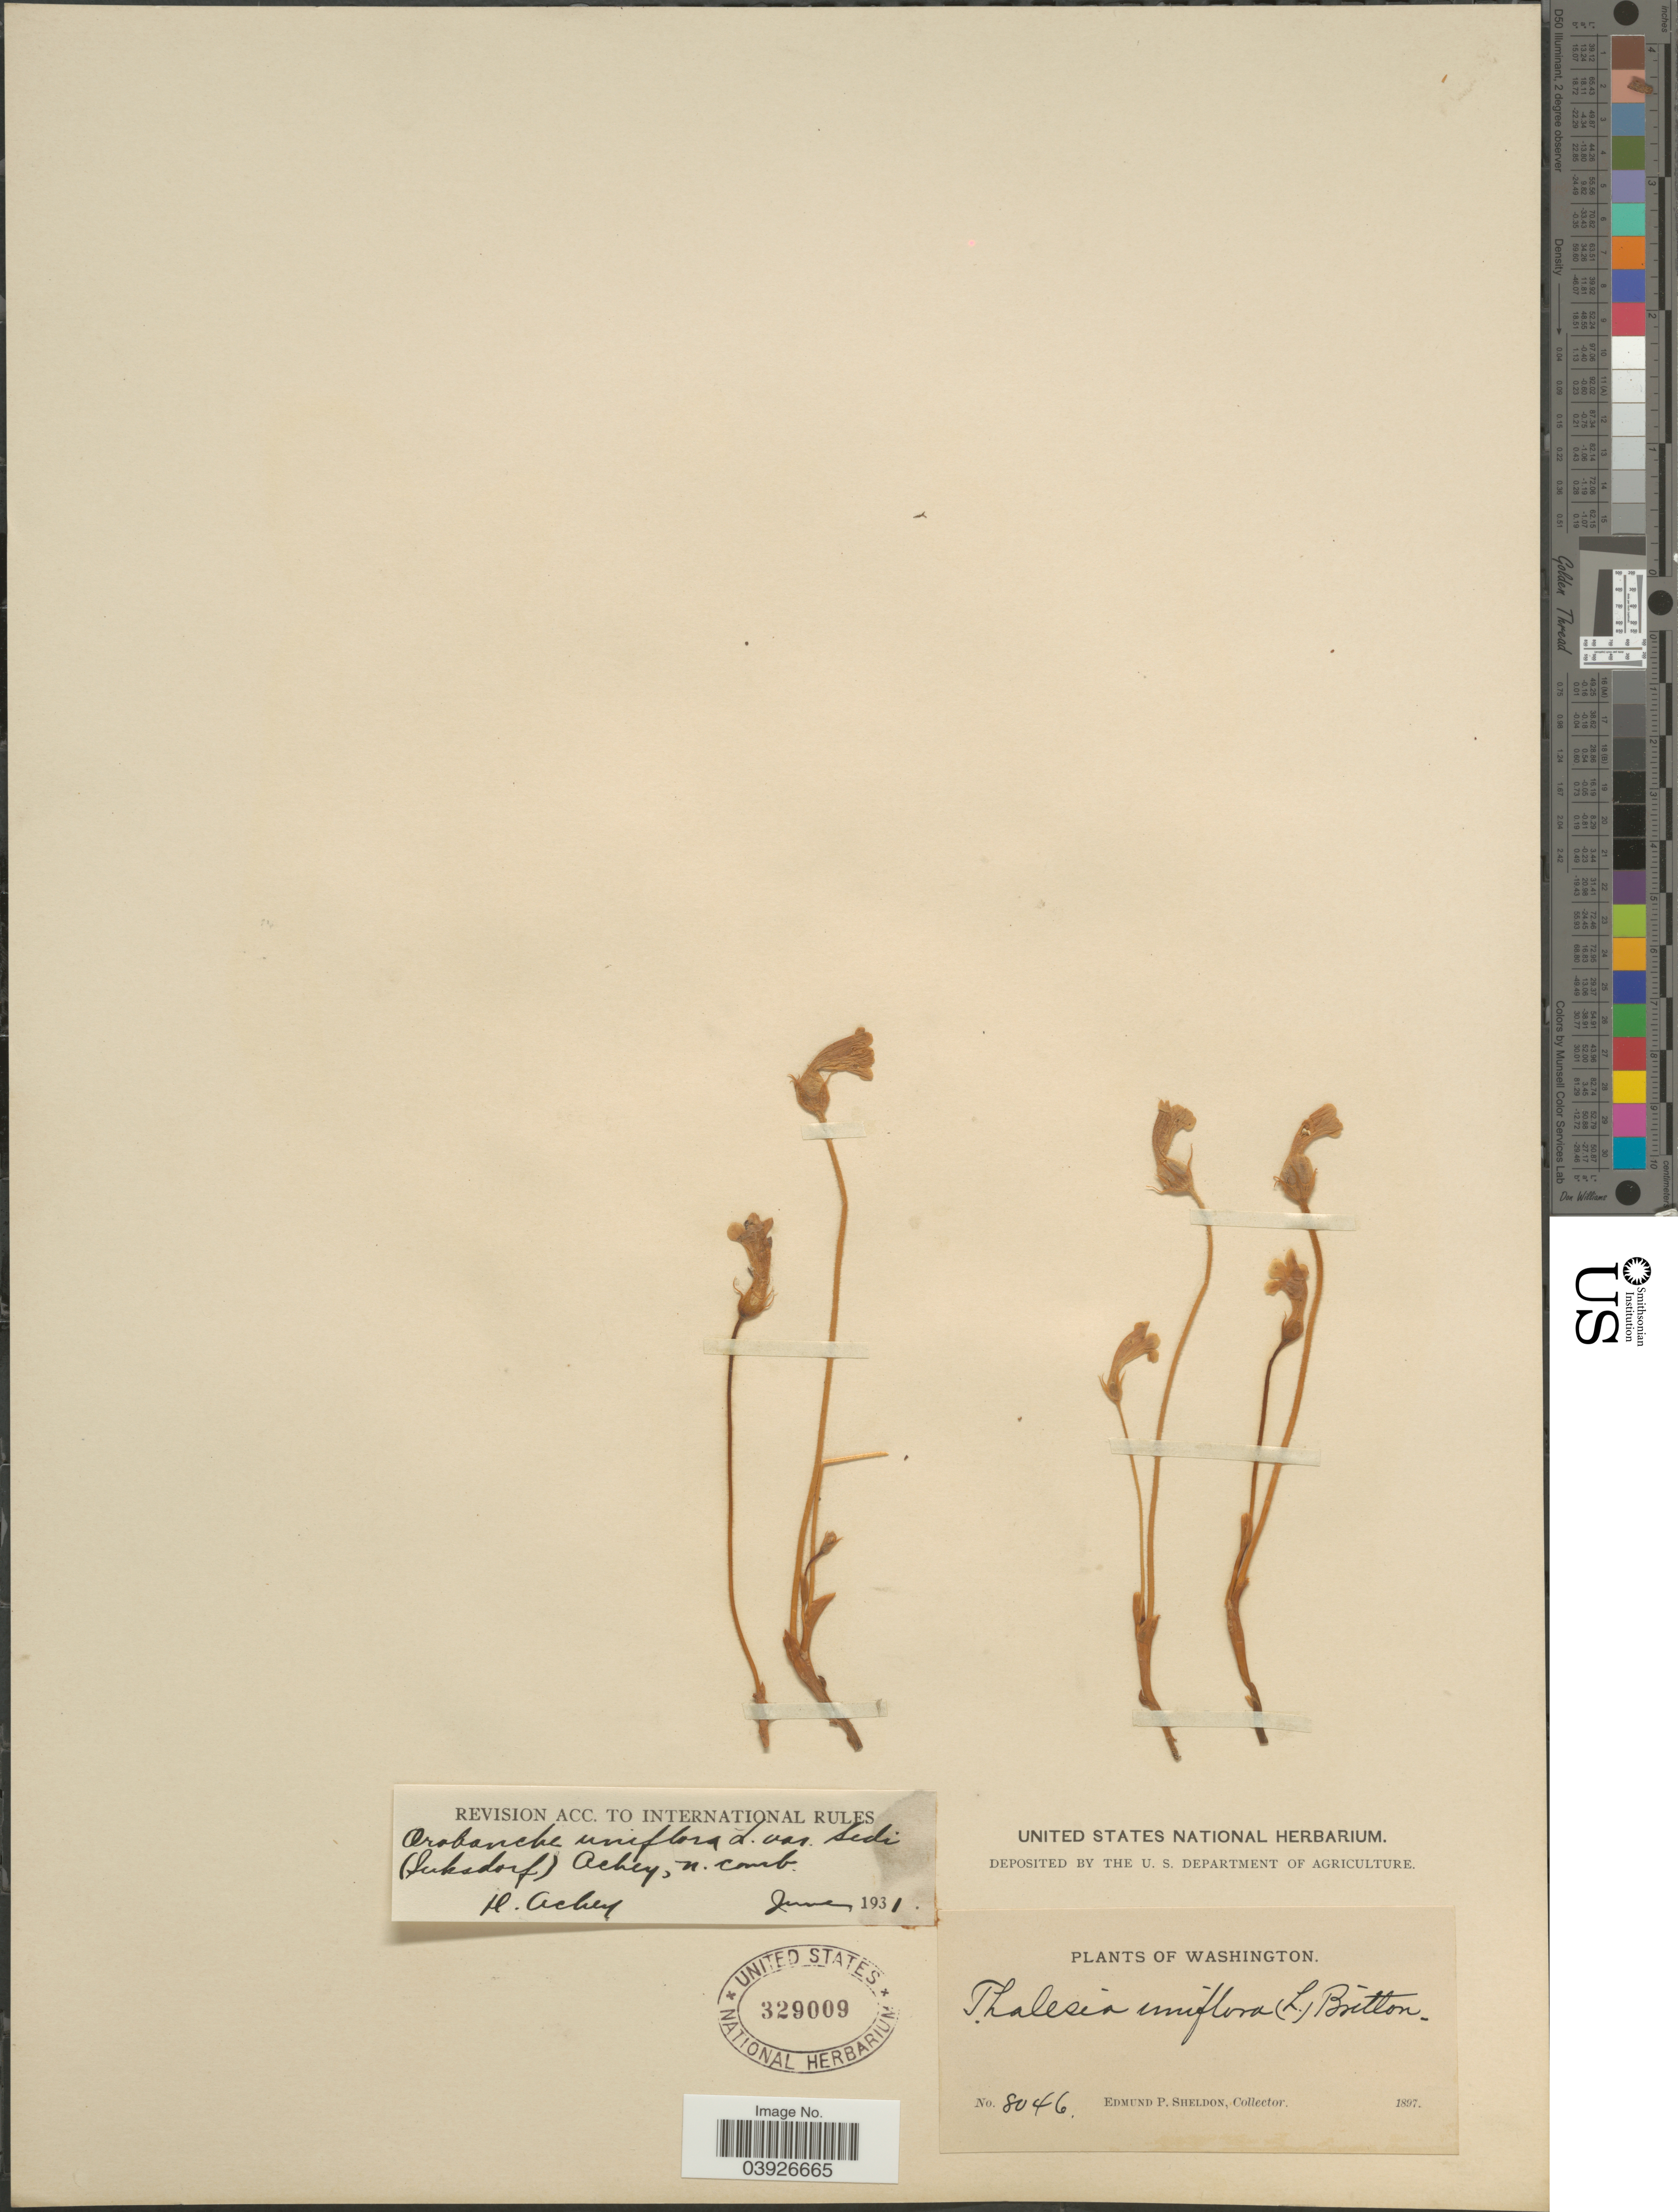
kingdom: Plantae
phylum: Tracheophyta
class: Magnoliopsida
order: Lamiales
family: Orobanchaceae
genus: Aphyllon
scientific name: Aphyllon sedi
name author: Suksd.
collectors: E. P. Sheldon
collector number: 8046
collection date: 1897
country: United States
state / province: Washington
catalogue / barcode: US 329009